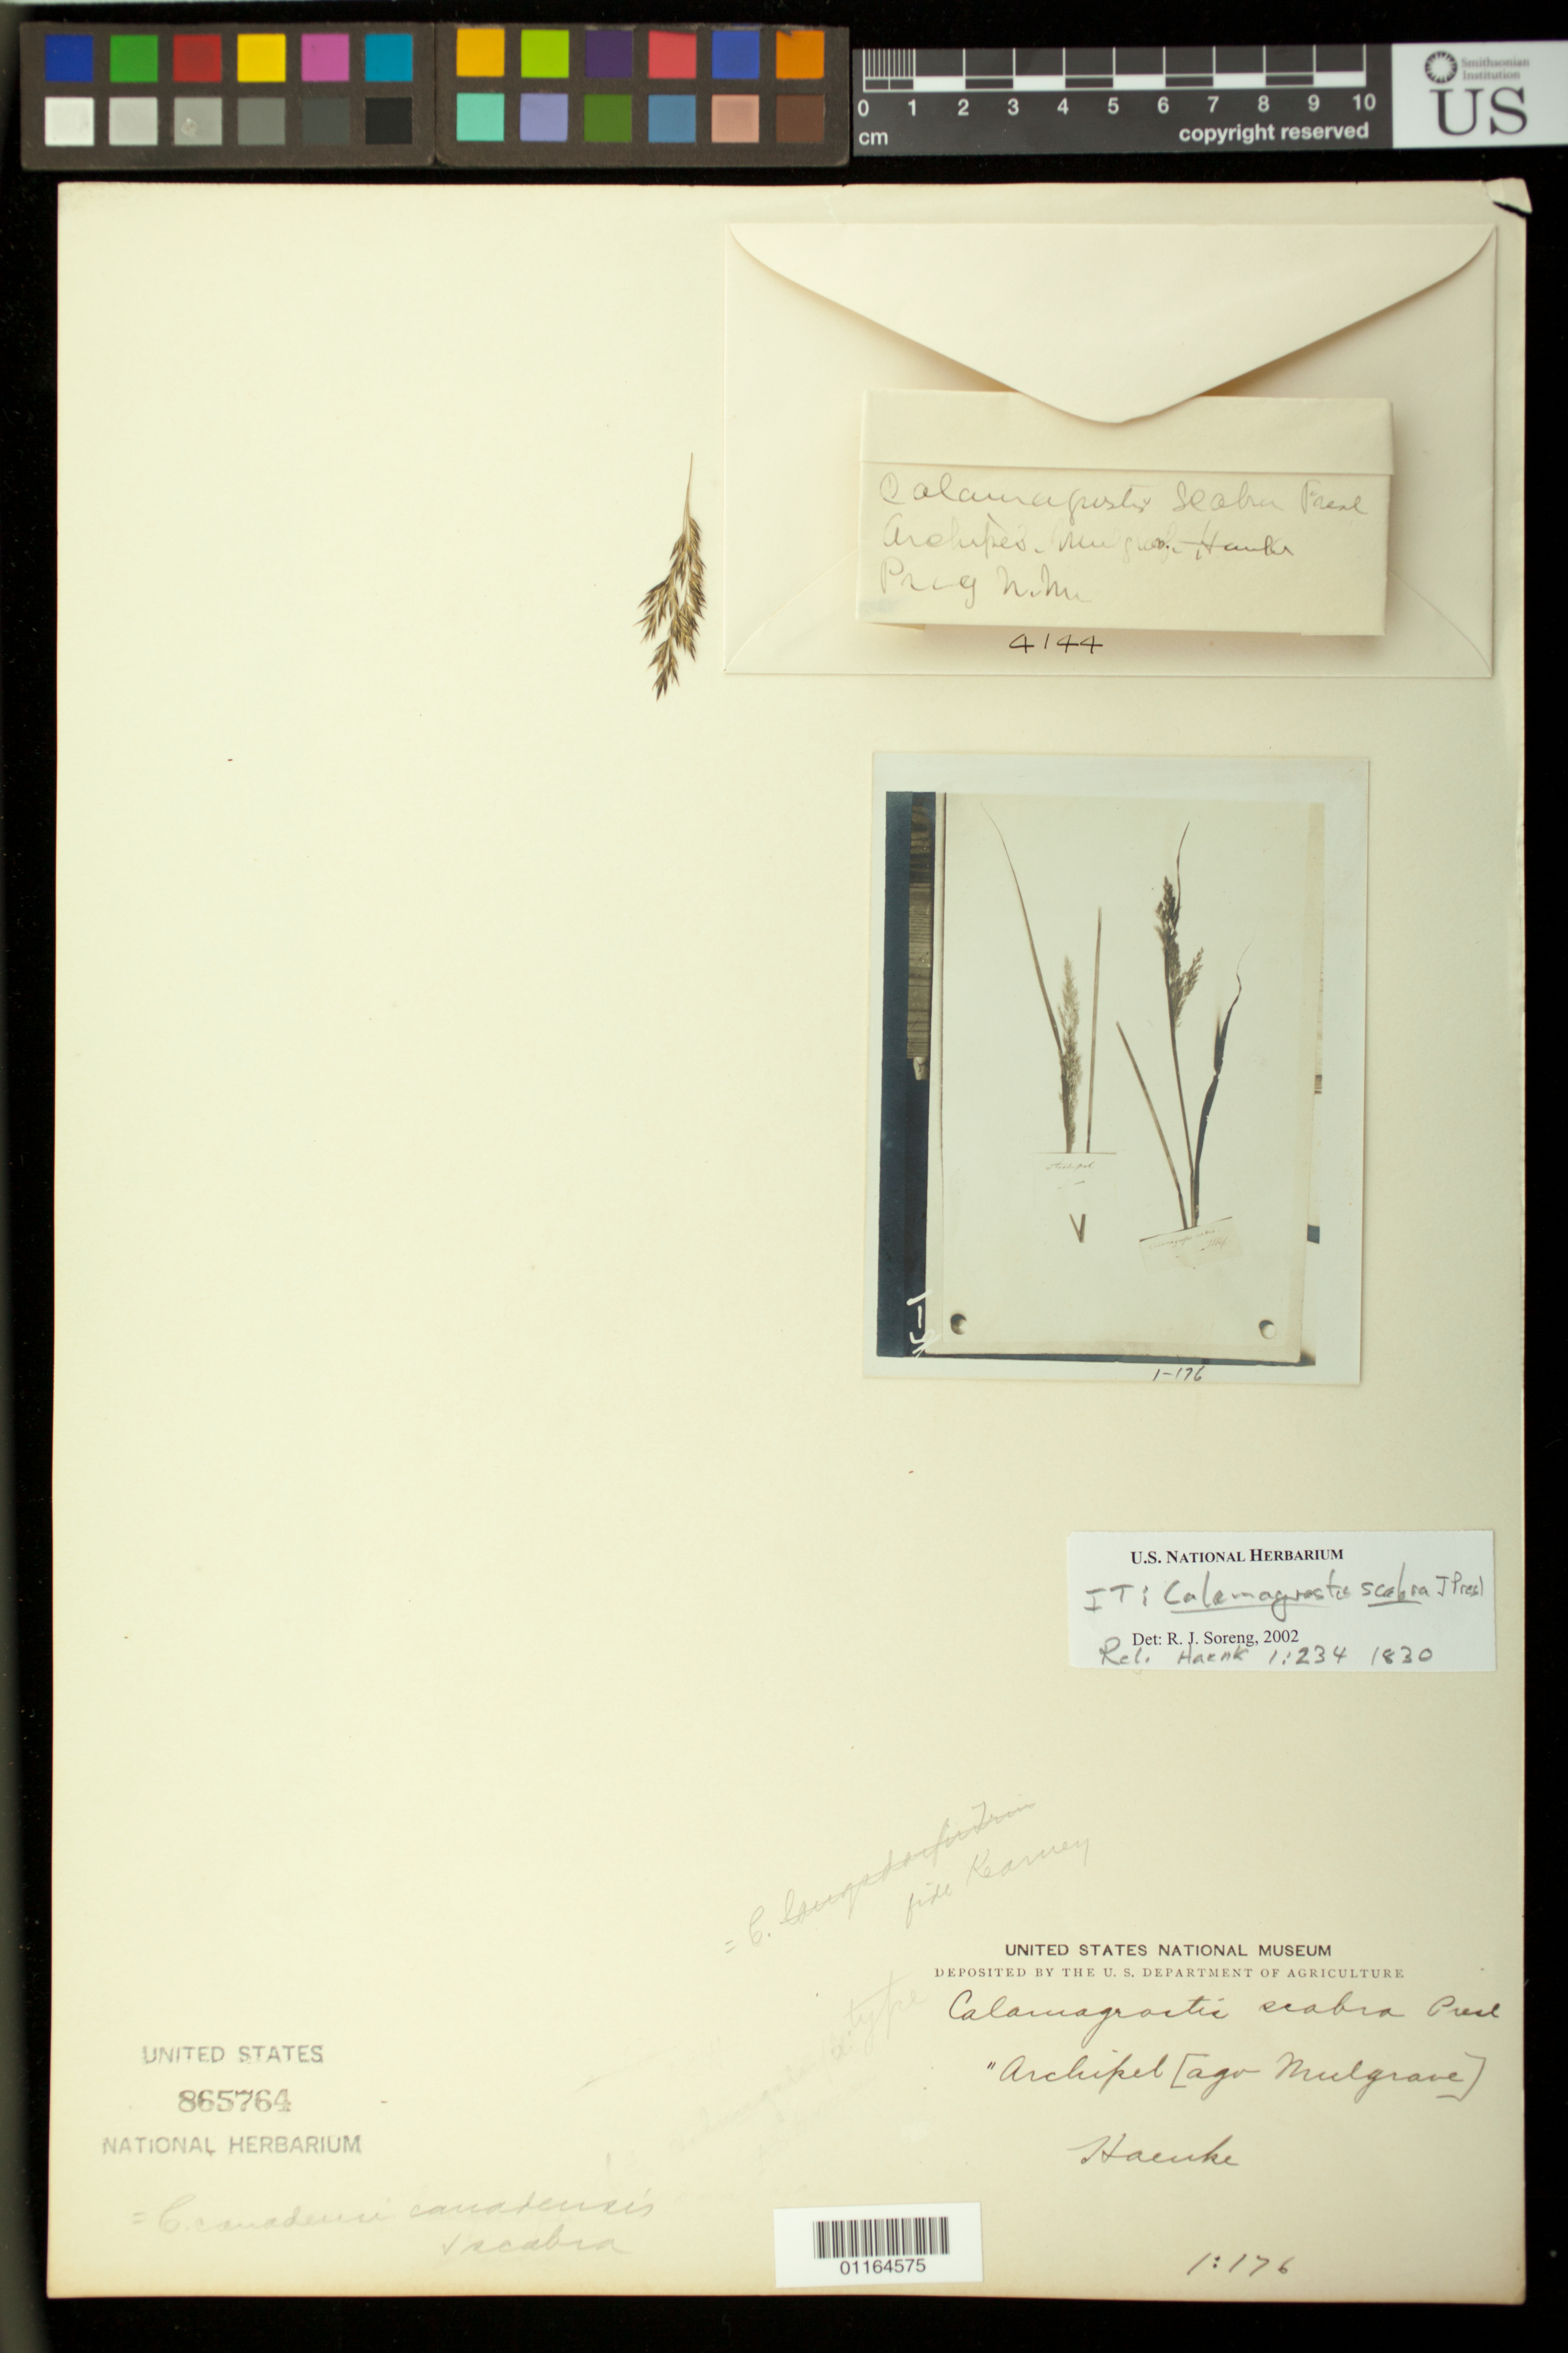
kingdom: Plantae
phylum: Tracheophyta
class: Liliopsida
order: Poales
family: Poaceae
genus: Calamagrostis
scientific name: Calamagrostis scabra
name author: J. Presl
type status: Possible Type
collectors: T. P. X. Haenke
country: United States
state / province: Alaska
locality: Archipel. Montgravf (?)/Mulgrav. [insulis Multgravianis, Mulgrave islands in Port Mulgrave, now Yakutat Bay?]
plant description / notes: Photograph and fragmentary material of type (?) specimen ex herb. Prague. Annotated as "isotype" by R.J. Soreng (2002). Possibly original material but dubiously a type; protologue cites "Hab. in sinu Nootka" [Nootka Sound]; this specimen from "Archipel. Mulgrav." probably from islands of Port Mulgrave (now Yakutat Bay, Alaska) where Haenke is known to have collected.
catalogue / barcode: US 865764